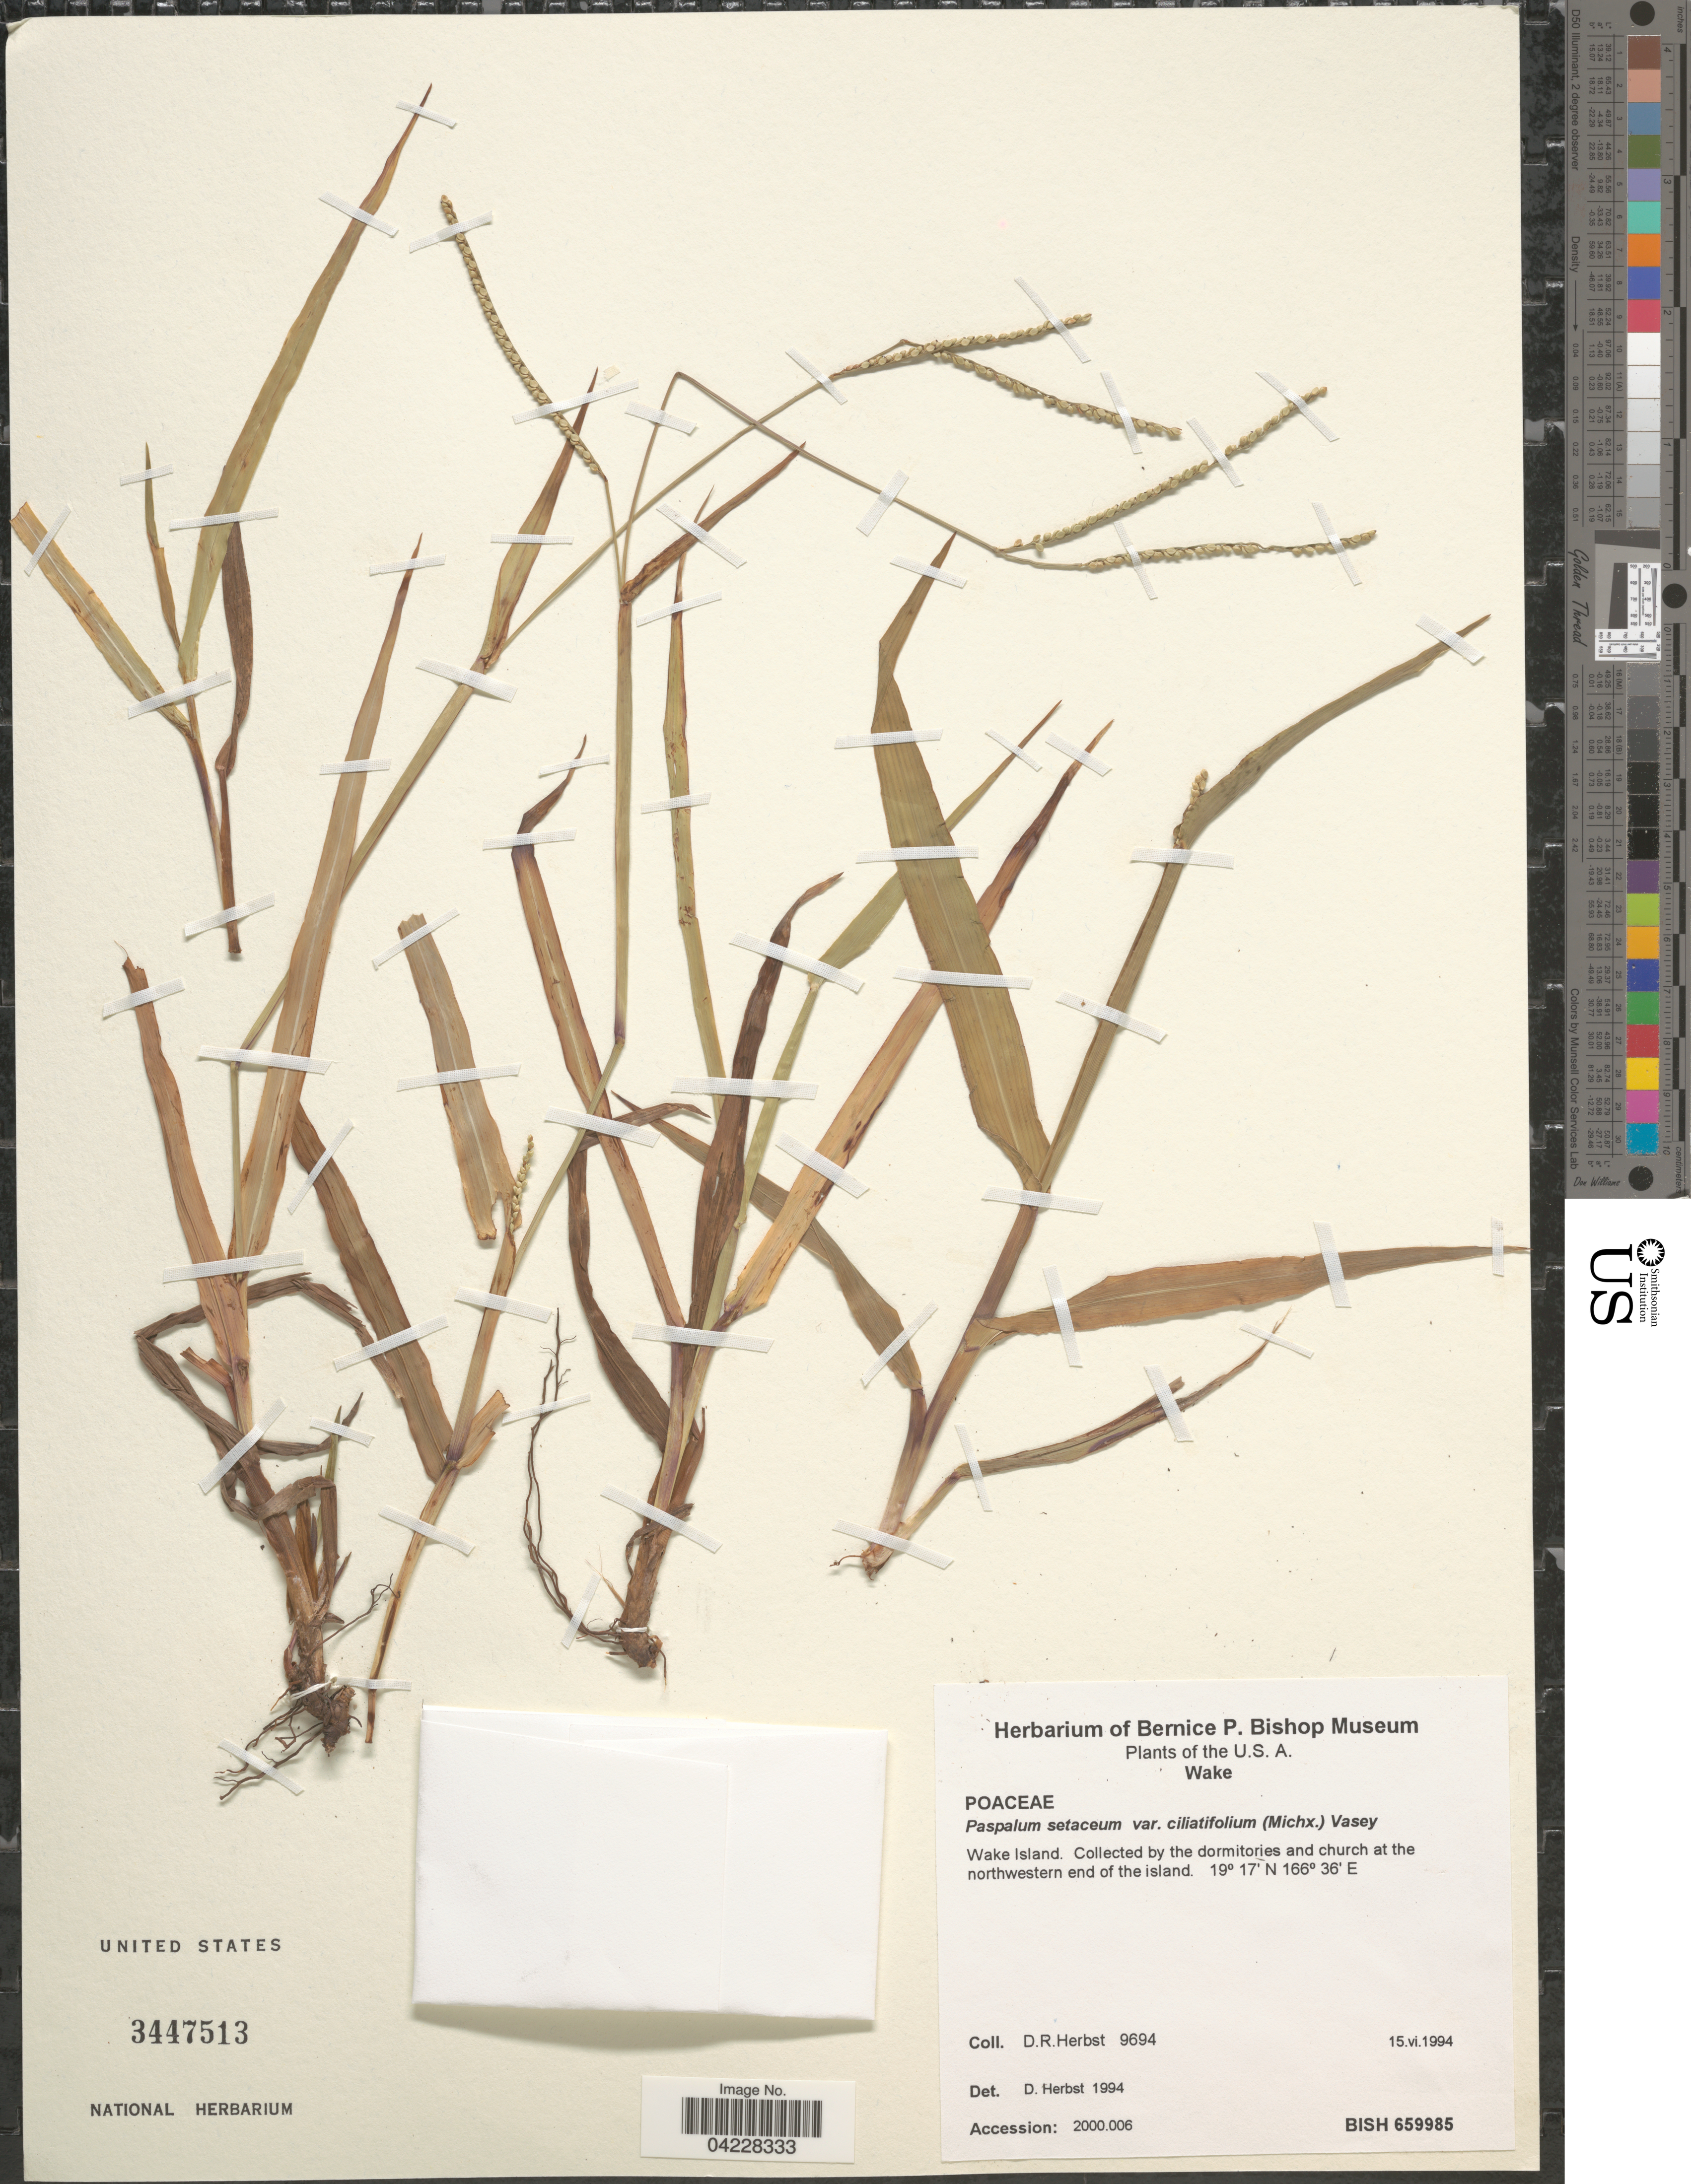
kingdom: Plantae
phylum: Tracheophyta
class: Liliopsida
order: Poales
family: Poaceae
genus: Paspalum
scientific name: Paspalum setaceum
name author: Michx.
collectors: D. R. Herbst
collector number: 9694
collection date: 1994-06-15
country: U.S. Administered Pacific Islands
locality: Wake, Wake Island. At the northwestern end of the island.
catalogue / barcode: US 3447513